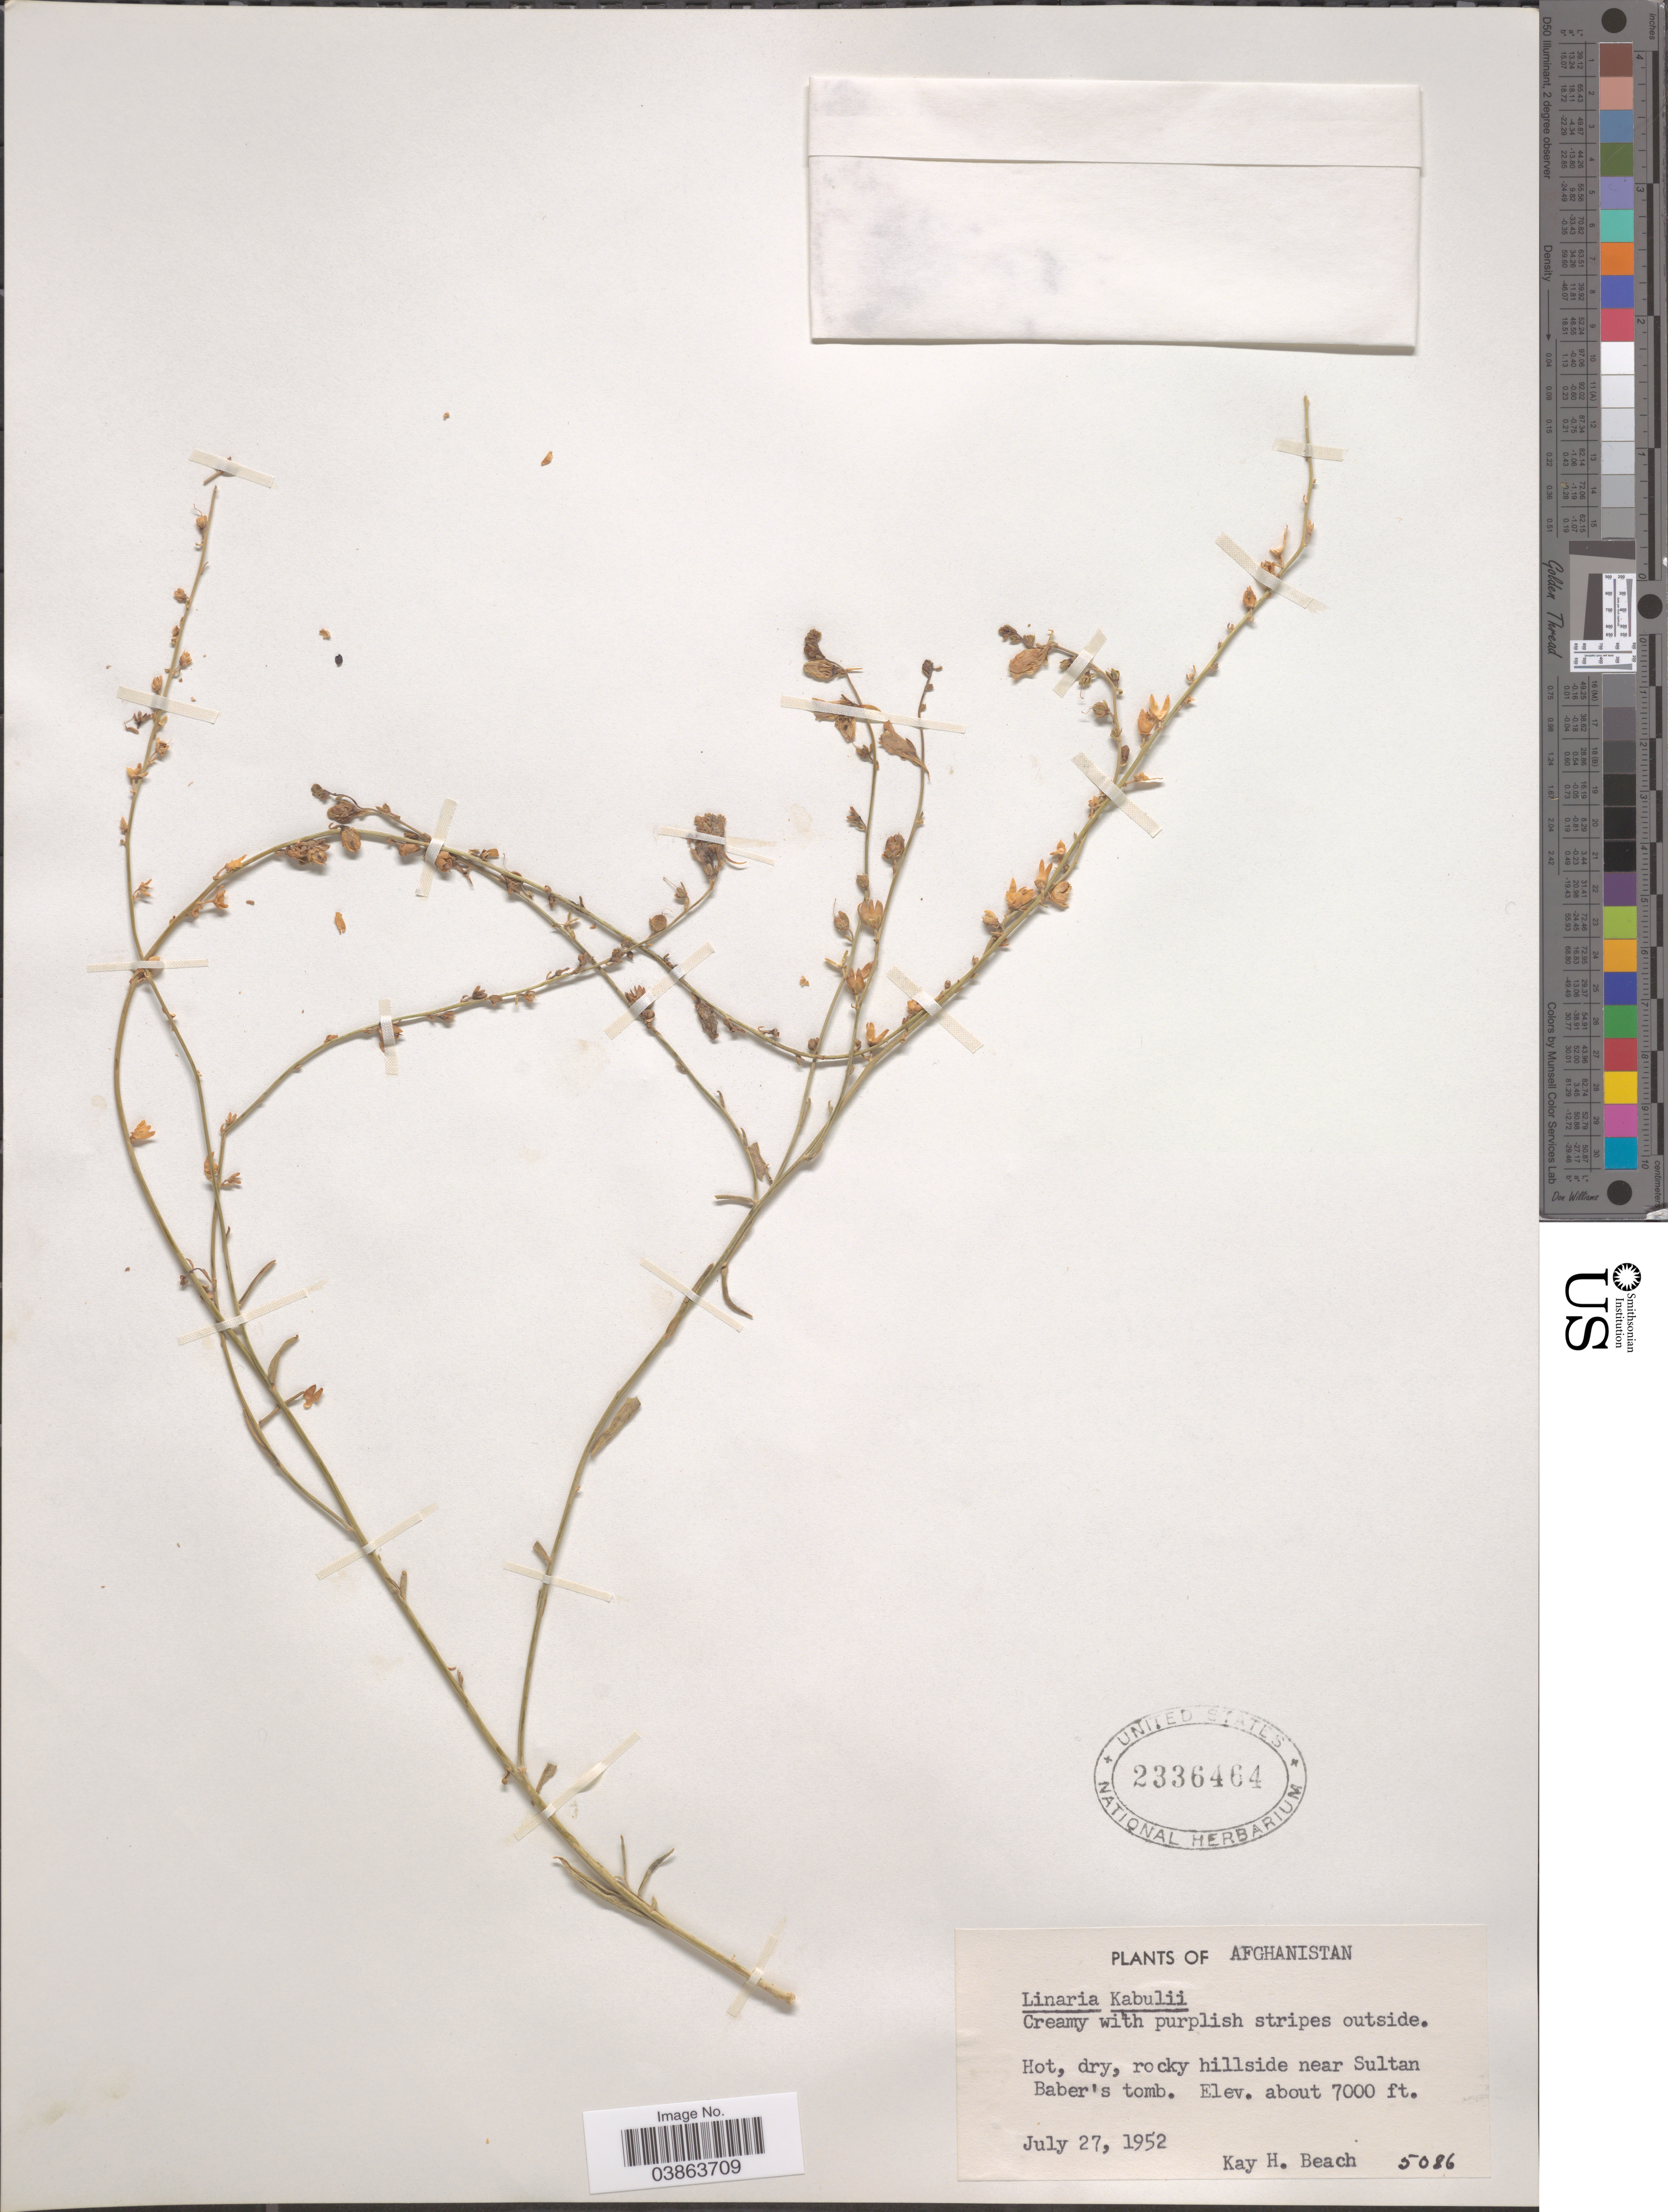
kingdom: Plantae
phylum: Tracheophyta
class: Magnoliopsida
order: Lamiales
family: Plantaginaceae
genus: Linaria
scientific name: Linaria kabulii ined.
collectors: K. H. Beach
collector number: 5086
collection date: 1952-07-27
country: Afghanistan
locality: Near Sultan Baber's tomb.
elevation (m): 2134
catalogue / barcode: US 2336464